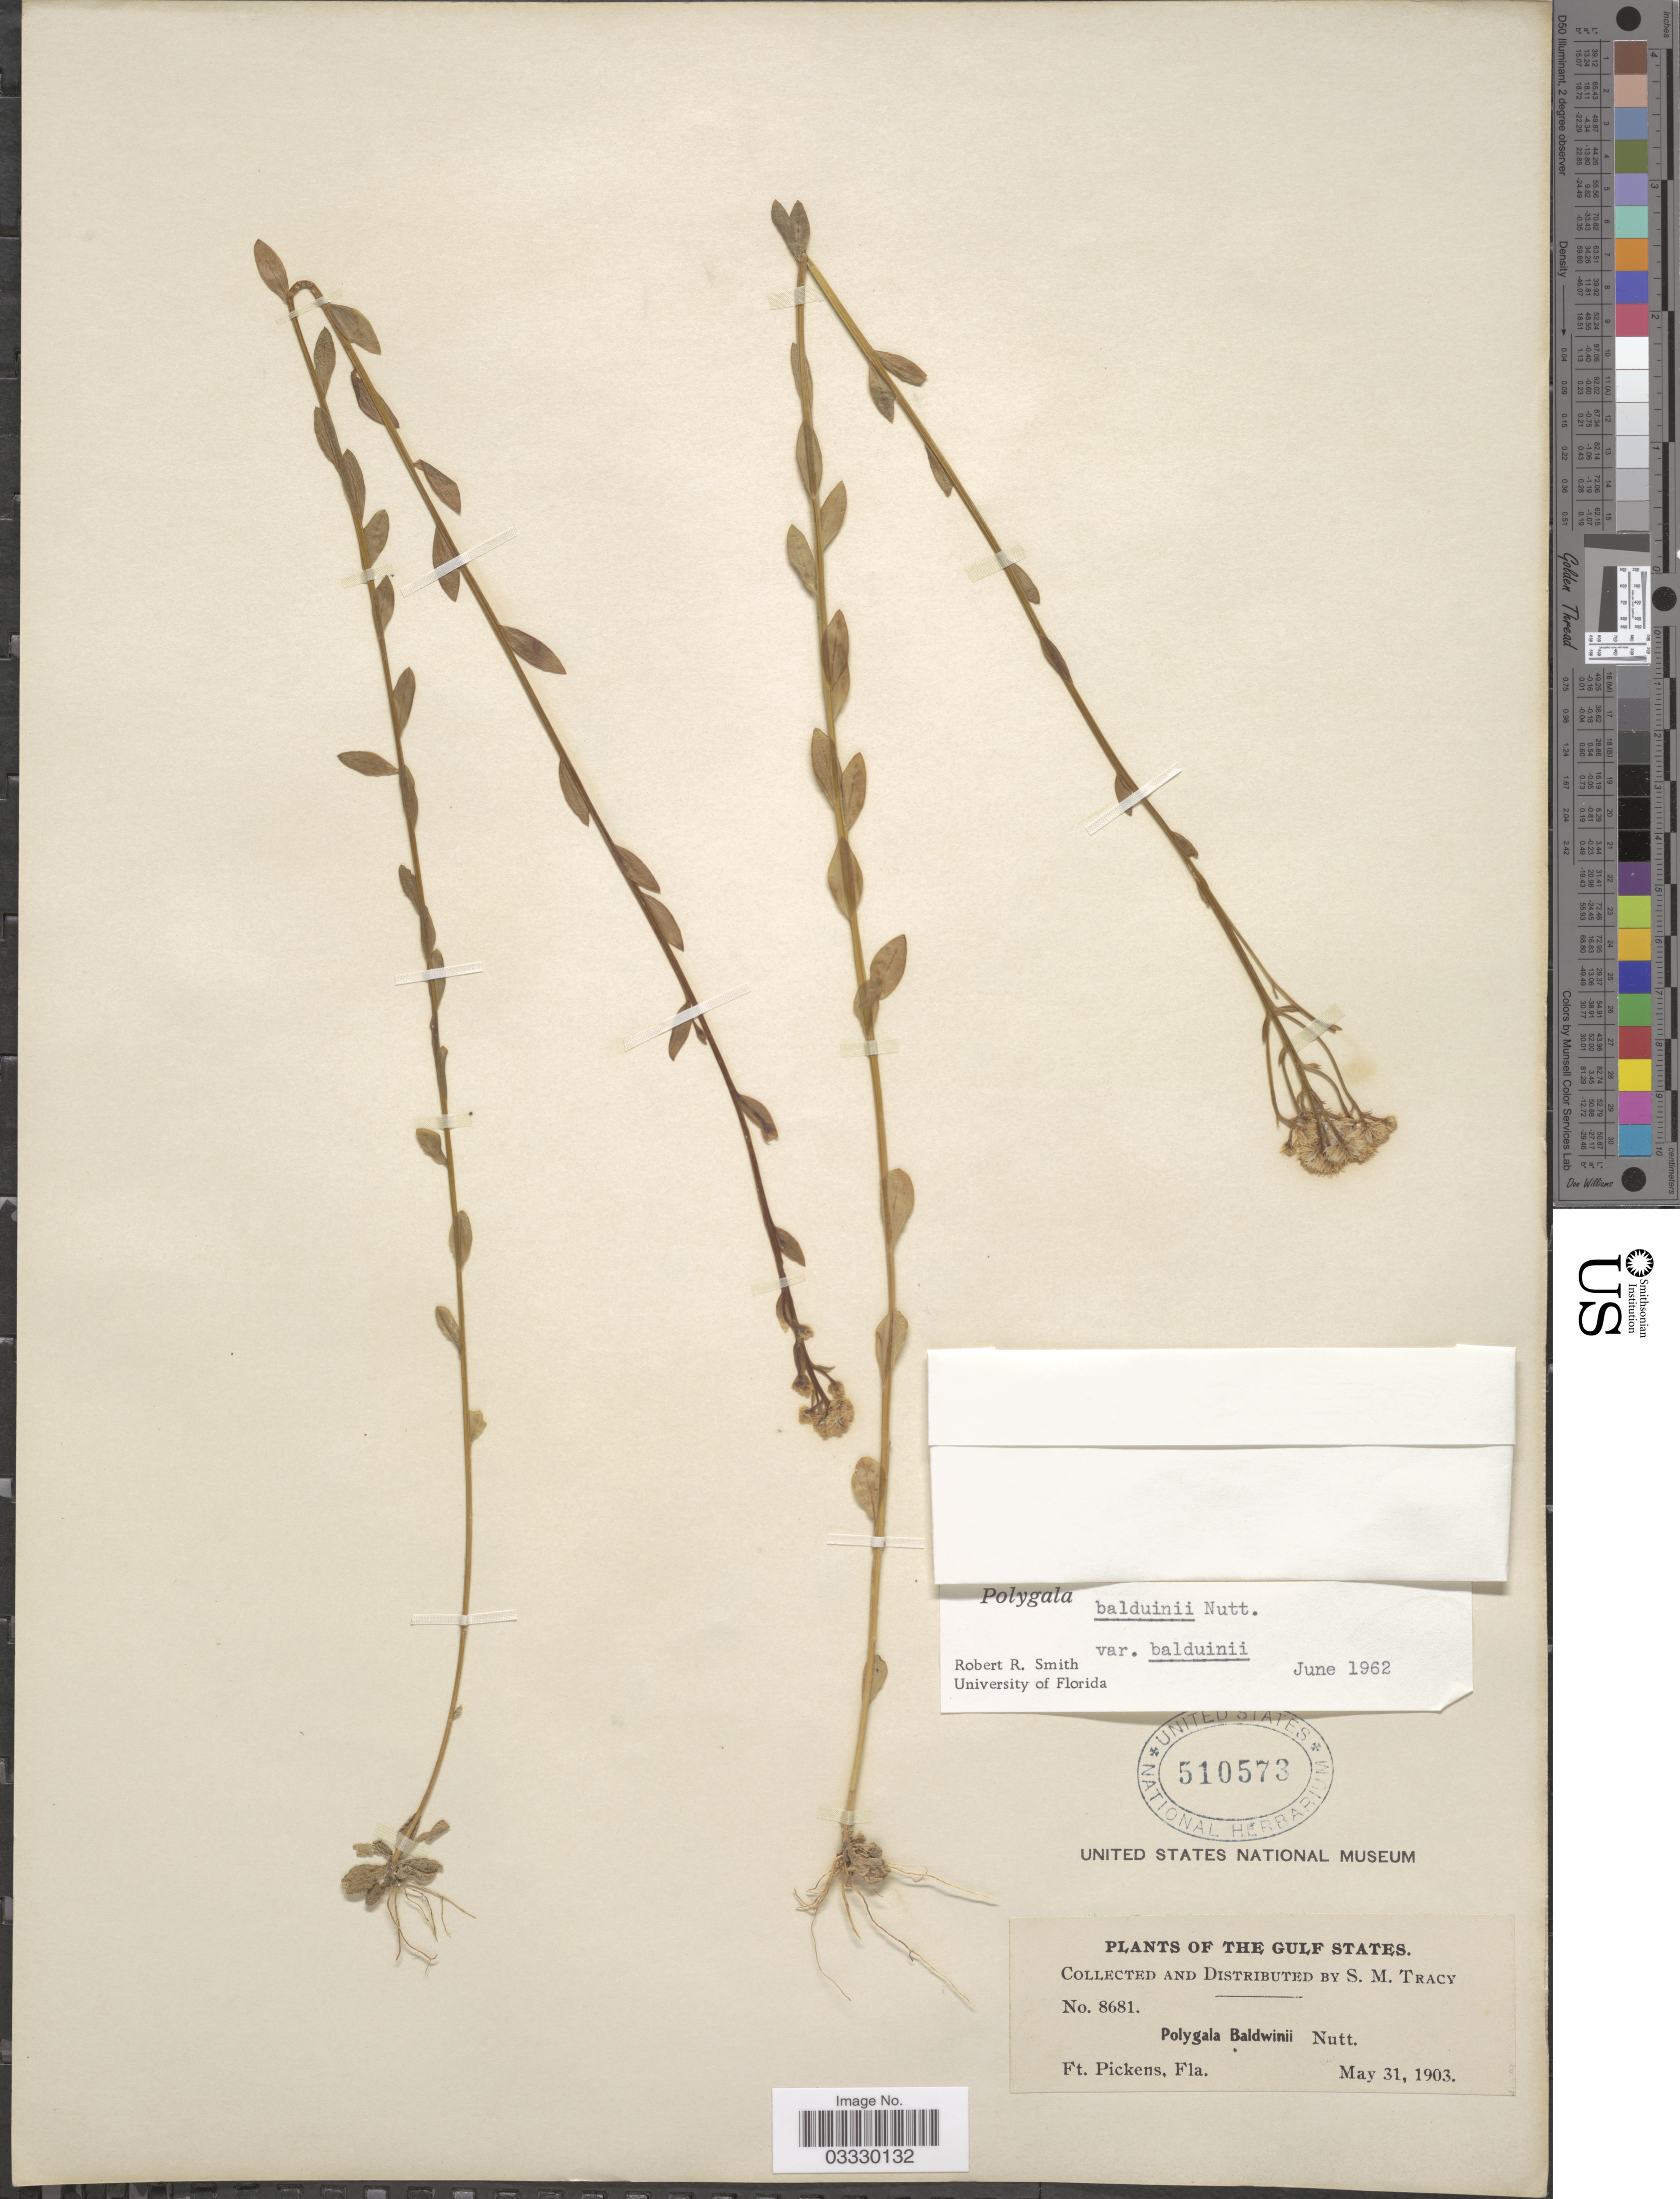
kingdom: Plantae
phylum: Tracheophyta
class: Magnoliopsida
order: Fabales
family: Polygalaceae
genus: Polygala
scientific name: Polygala balduinii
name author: Nutt.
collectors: S. M. Tracy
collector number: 8681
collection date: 1903-05-31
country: United States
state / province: Florida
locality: The Gulf States. Ft. Pickens.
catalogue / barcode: US 510573